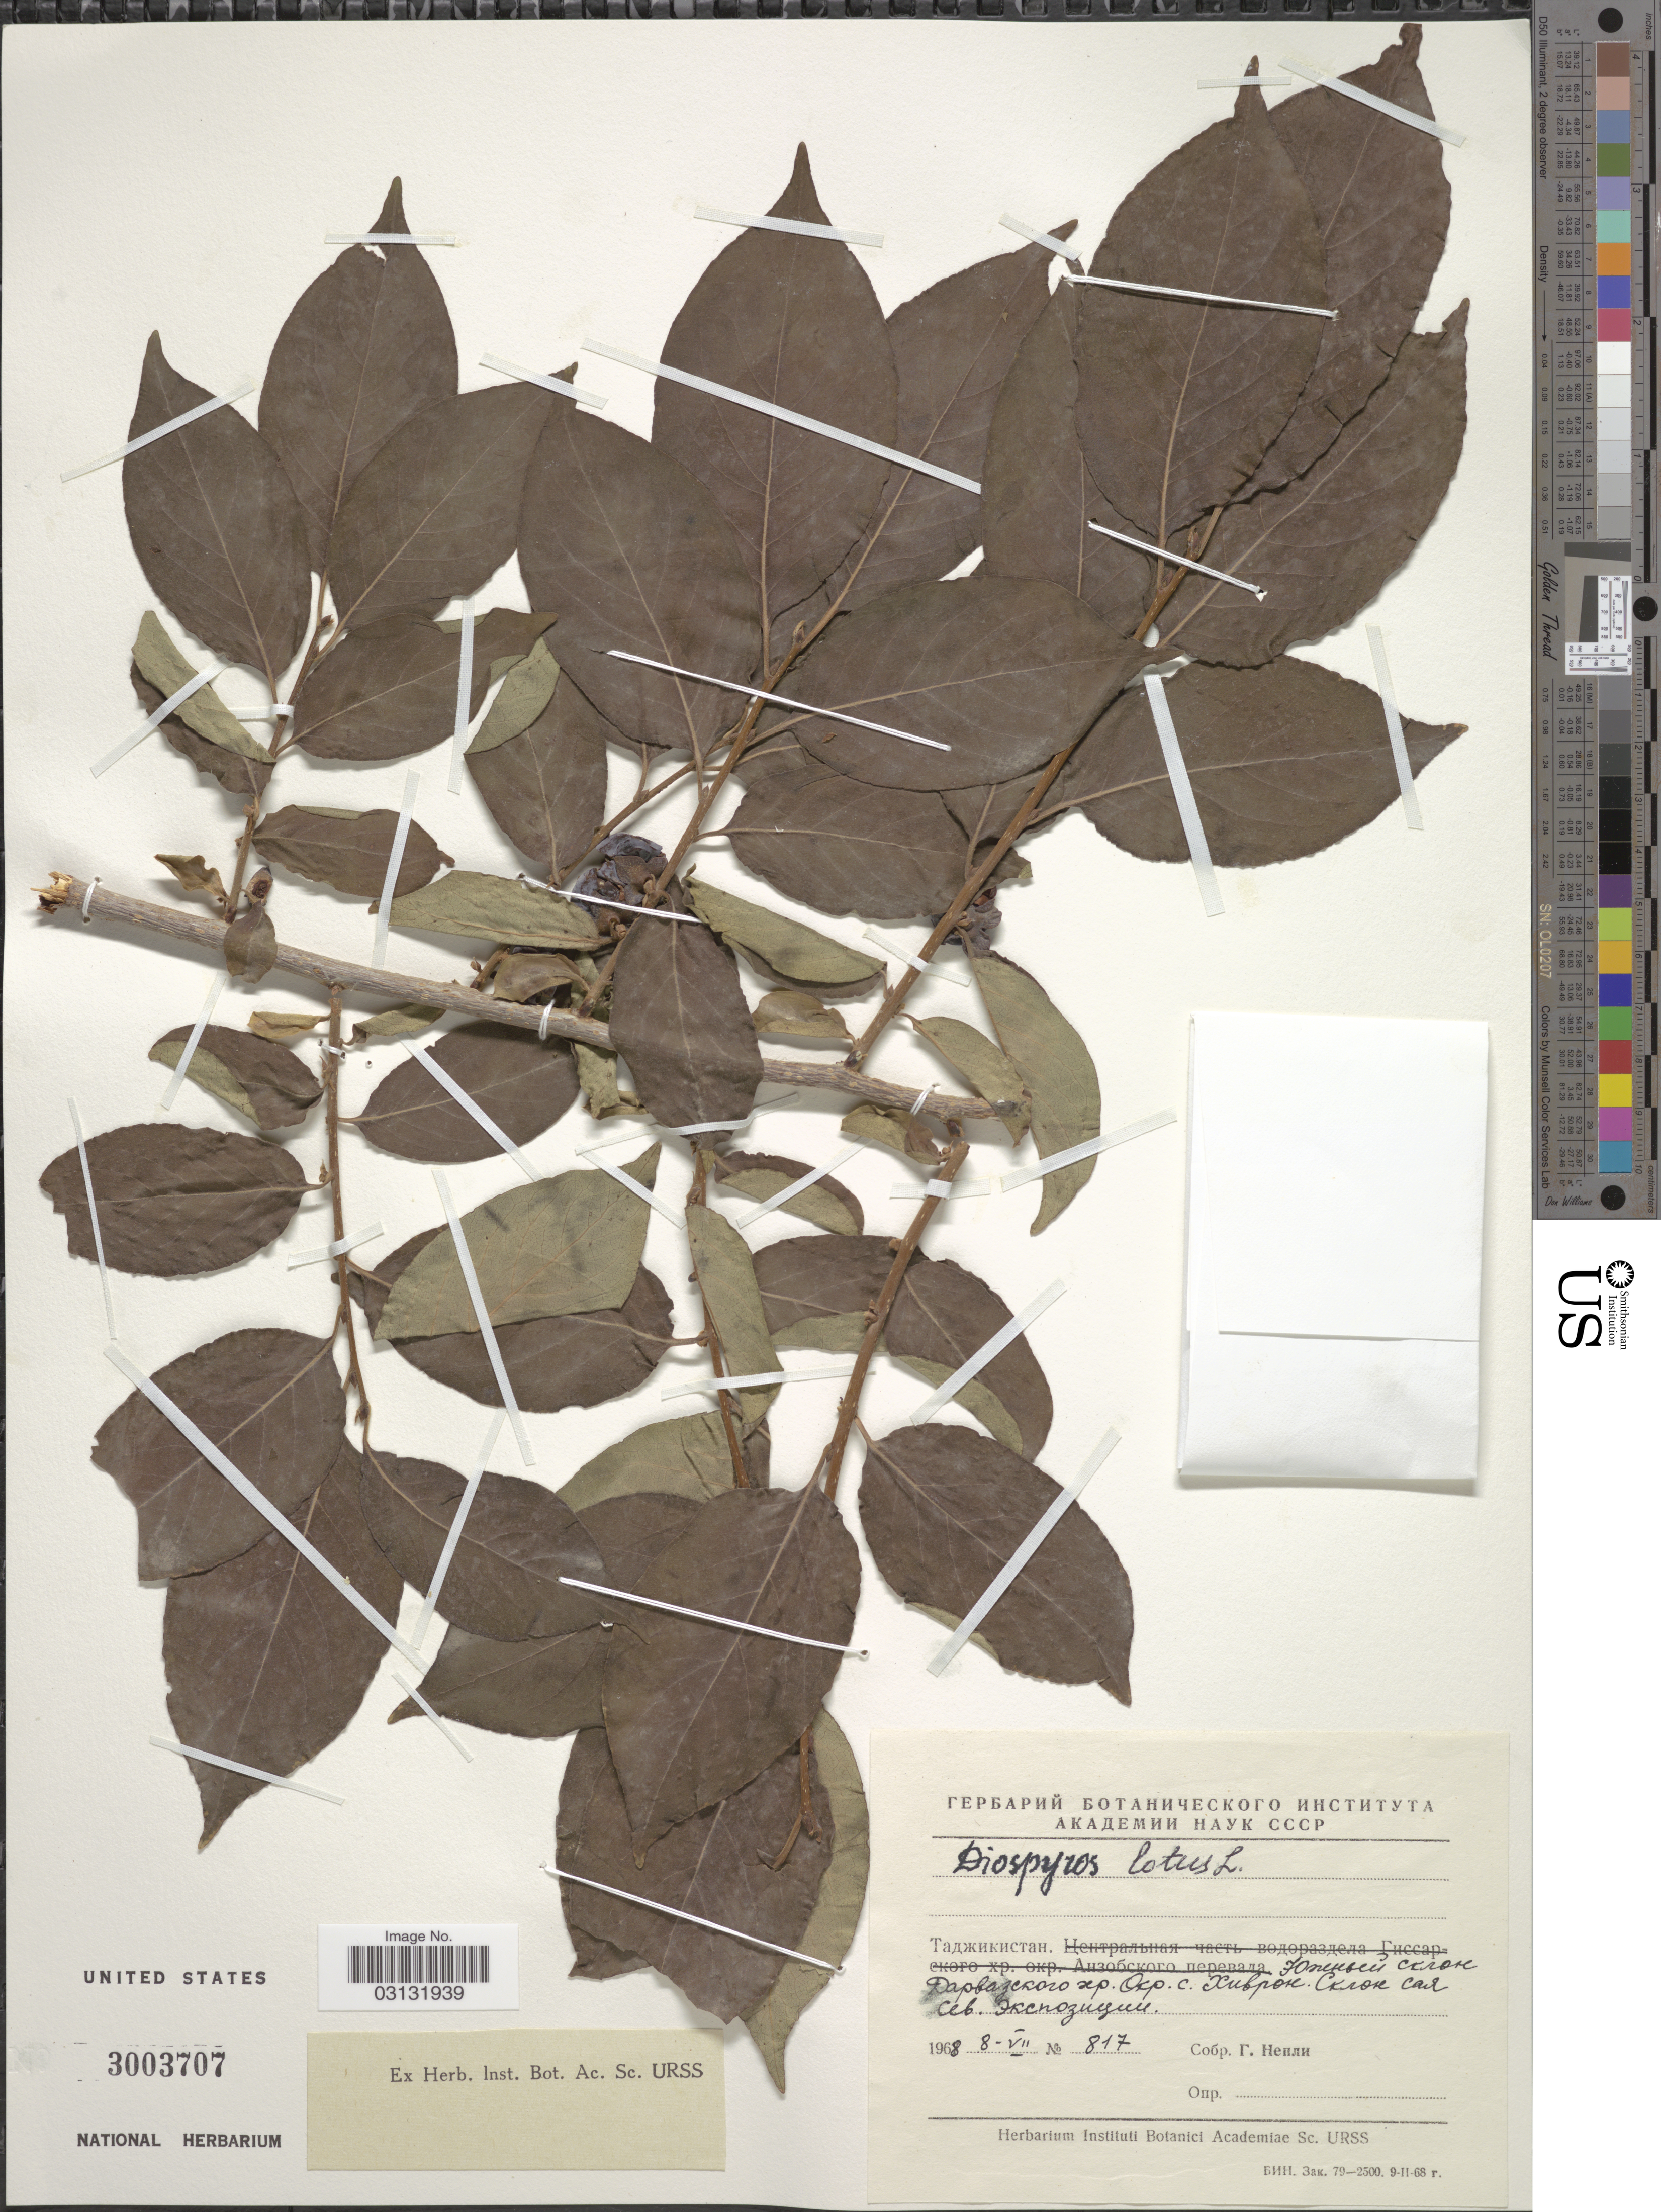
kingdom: Plantae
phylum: Tracheophyta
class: Magnoliopsida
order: Ericales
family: Ebenaceae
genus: Diospyros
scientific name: Diospyros lotus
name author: L.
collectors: G. Nepli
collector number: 817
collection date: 1968-07-08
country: Tajikistan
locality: South slope of Darvoz Mtns, vicinity of village Khivron.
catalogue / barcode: US 3003707